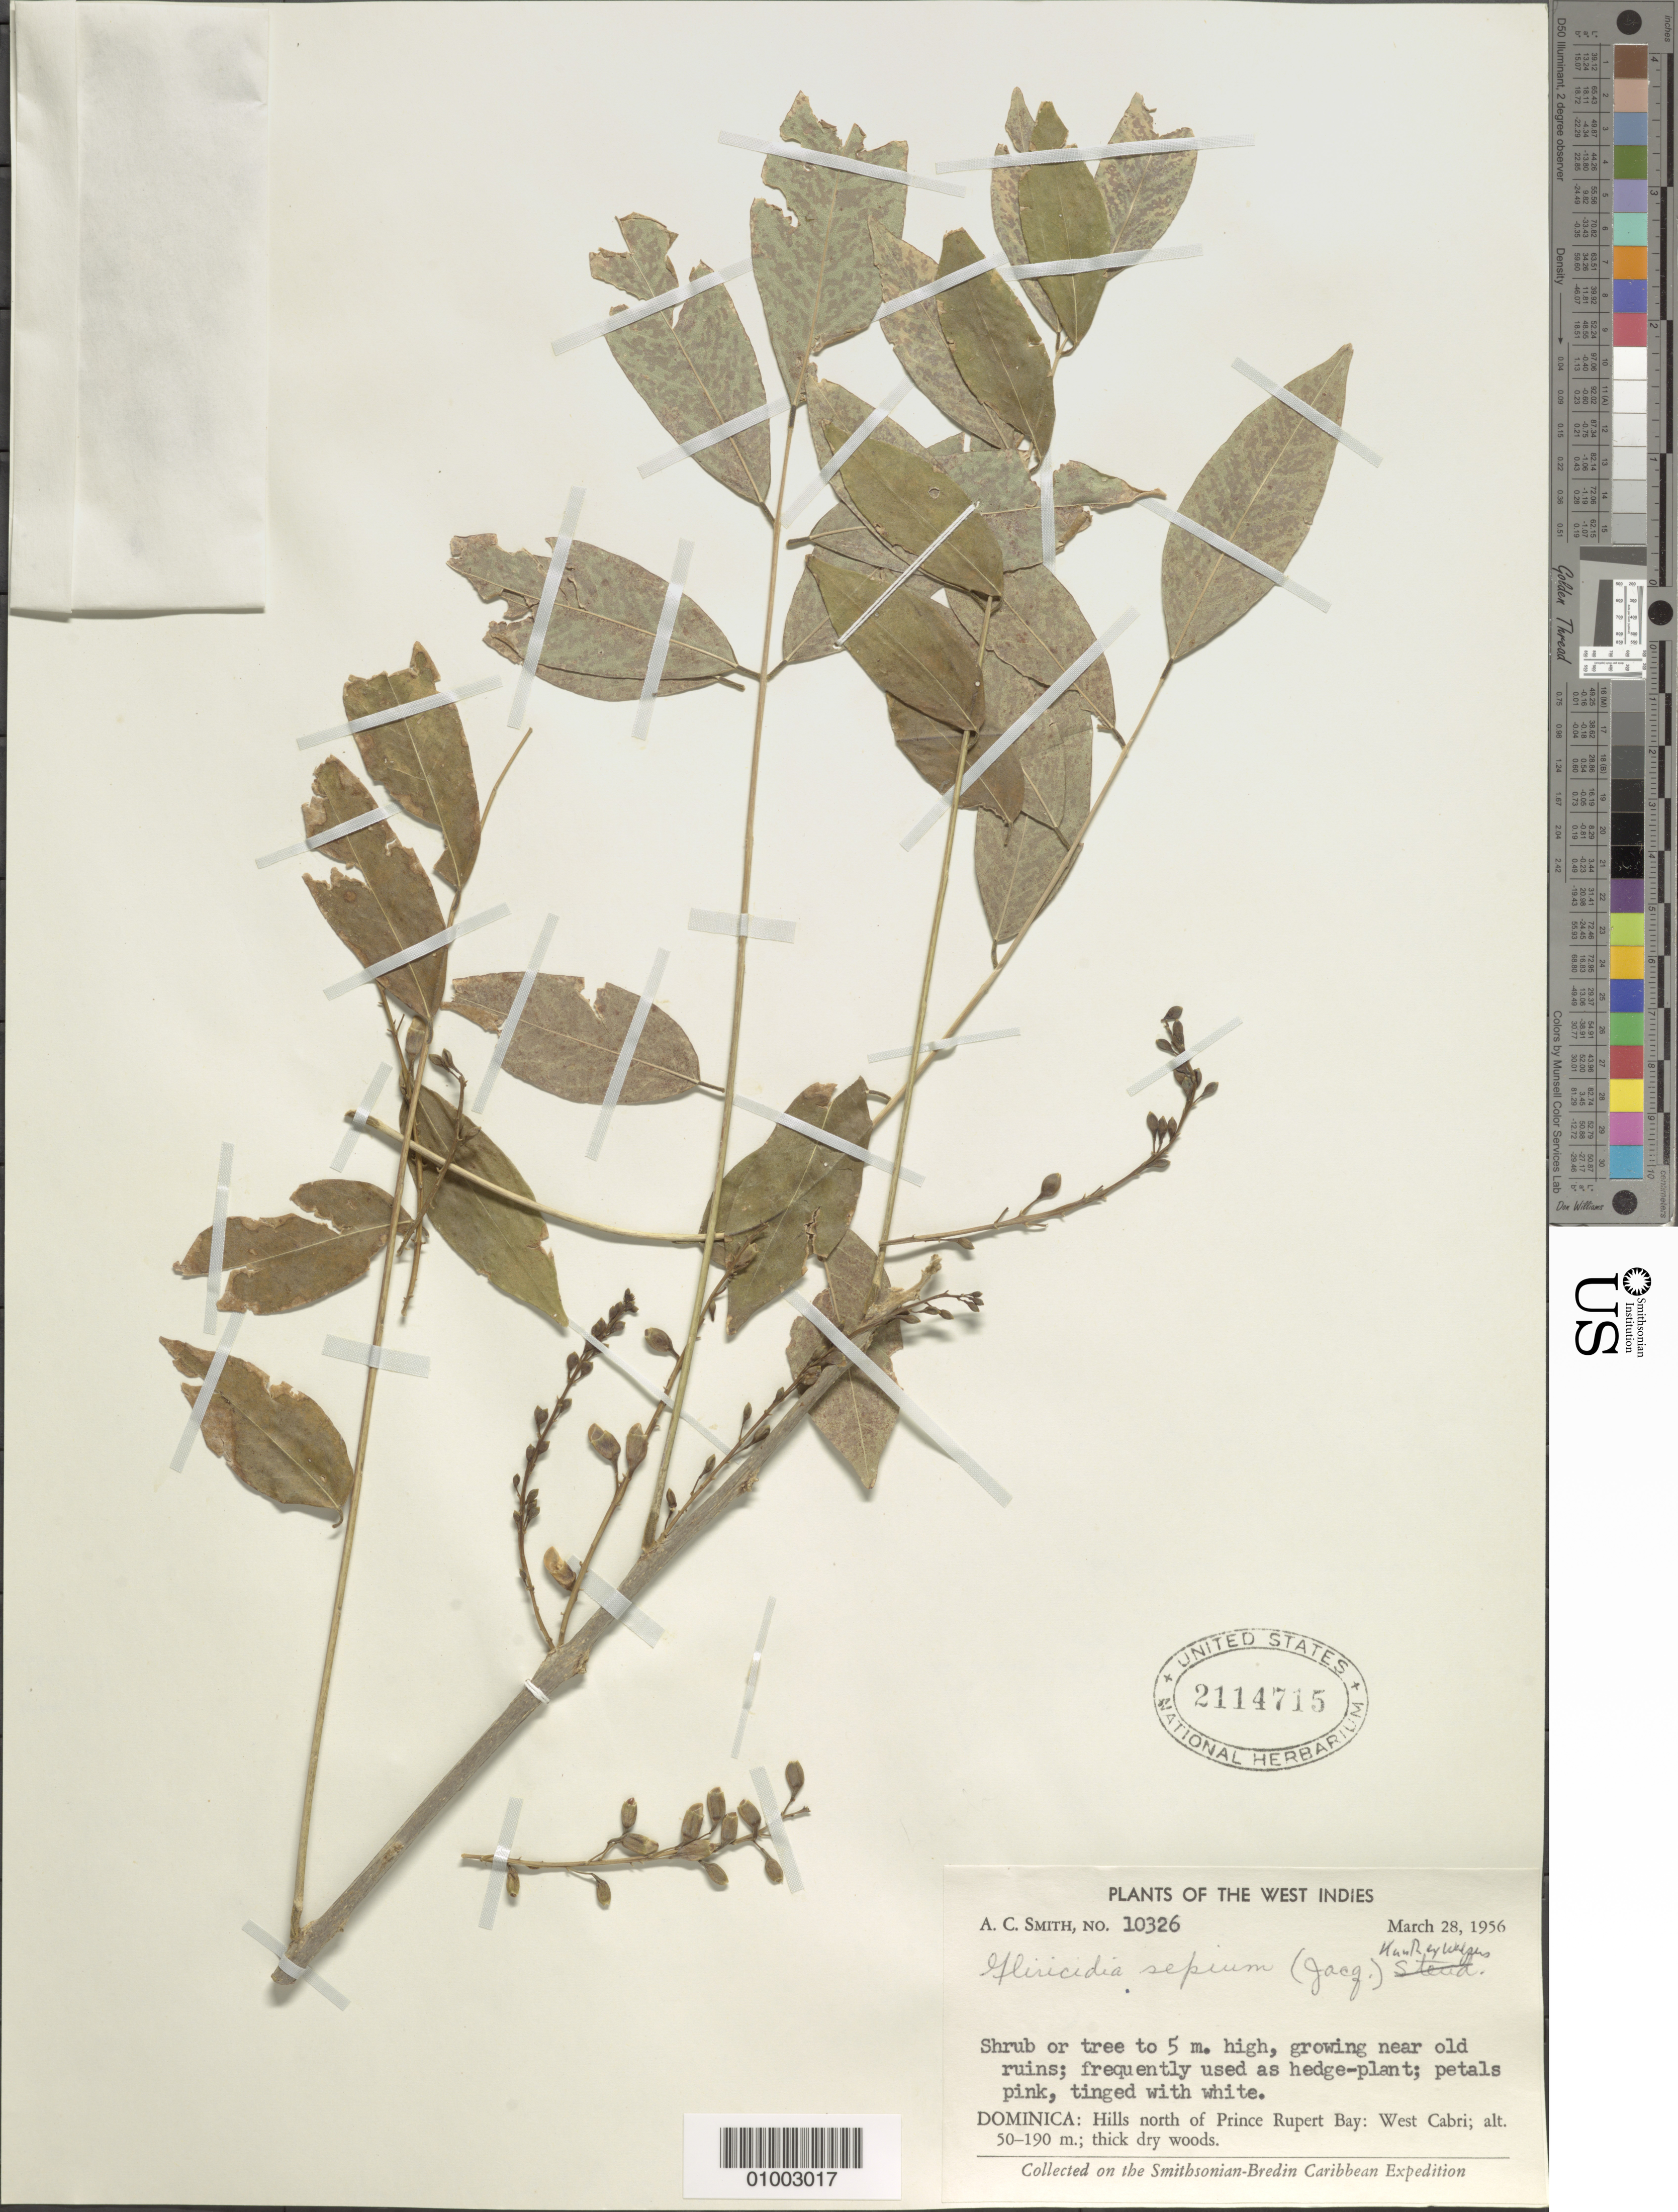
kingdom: Plantae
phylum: Tracheophyta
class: Magnoliopsida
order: Fabales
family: Fabaceae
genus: Gliricidia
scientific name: Gliricidia sepium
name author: (Jacq.) Kunth ex Walp.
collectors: A. C. Smith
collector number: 10326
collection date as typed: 28 Mar 1956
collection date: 1956-03-28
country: Dominica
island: Dominica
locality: Hills north of Prince Rupert Bay, West Cabri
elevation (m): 50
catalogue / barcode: US 2114715